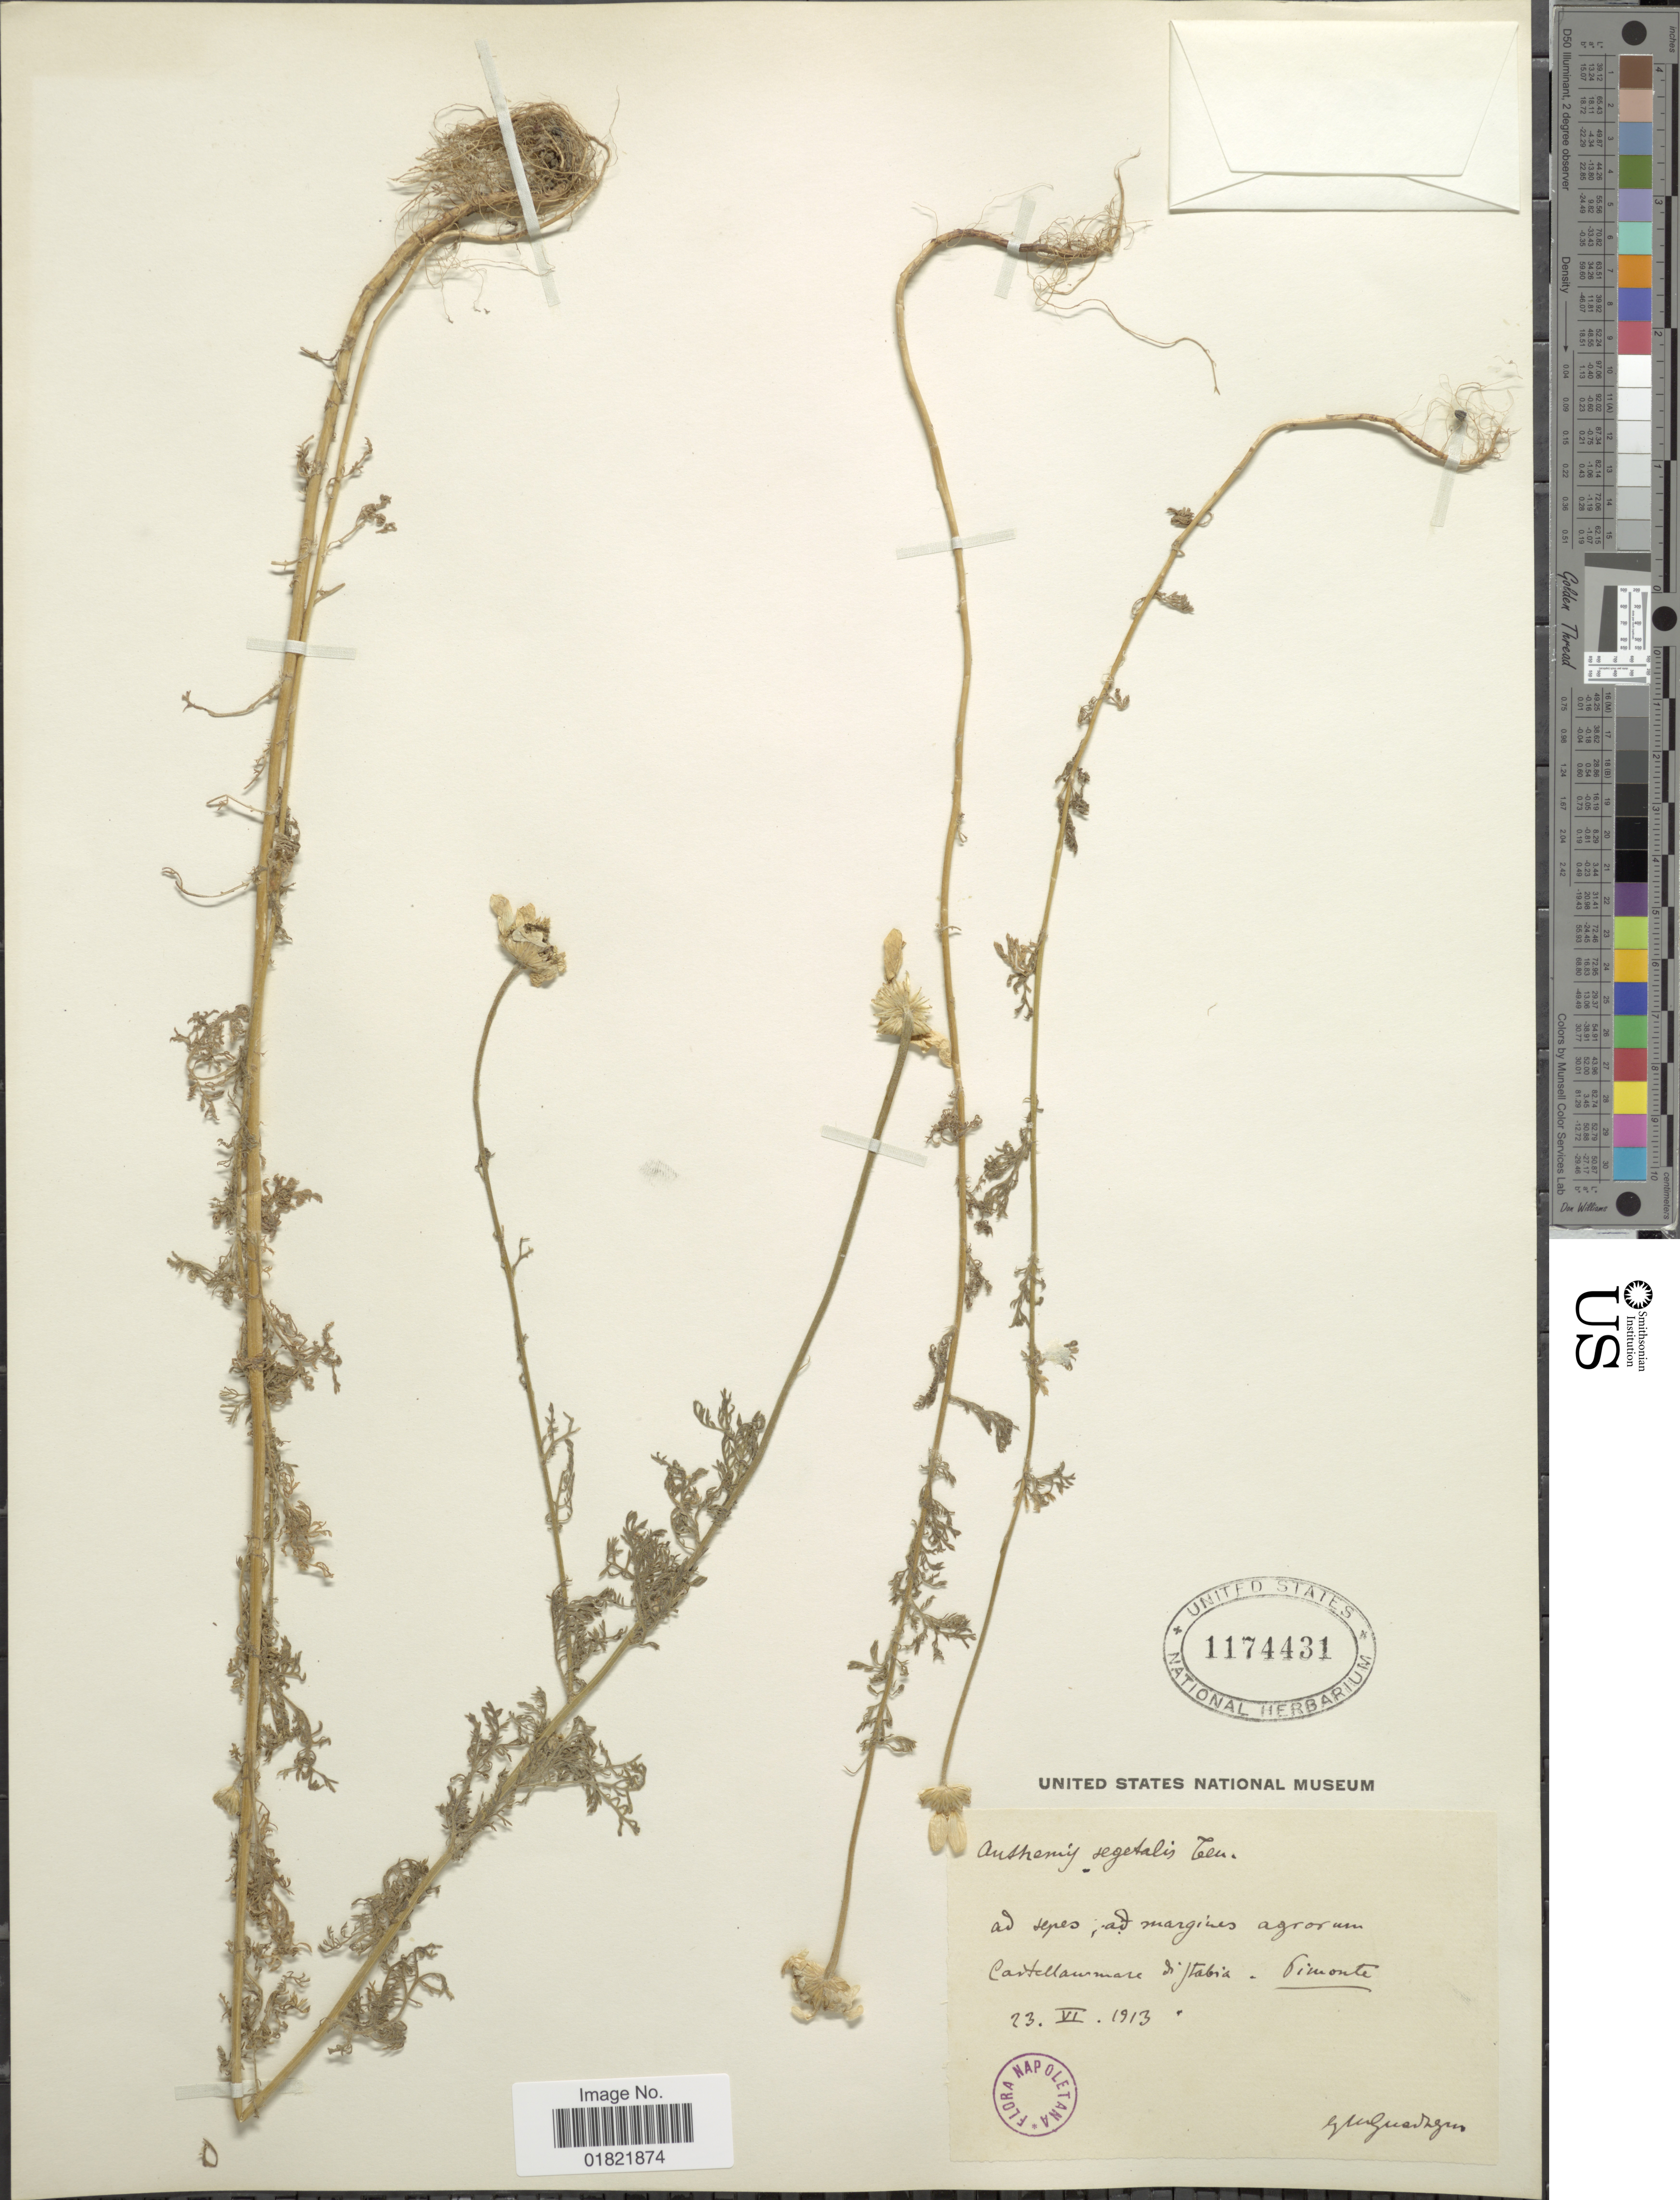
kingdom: Plantae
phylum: Tracheophyta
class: Magnoliopsida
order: Asterales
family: Asteraceae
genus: Anthemis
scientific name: Anthemis segetalis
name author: Ten.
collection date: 1913-06-23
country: Italy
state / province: Campania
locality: Castellammare di Stabia. Pimonte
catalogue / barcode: US 1174431